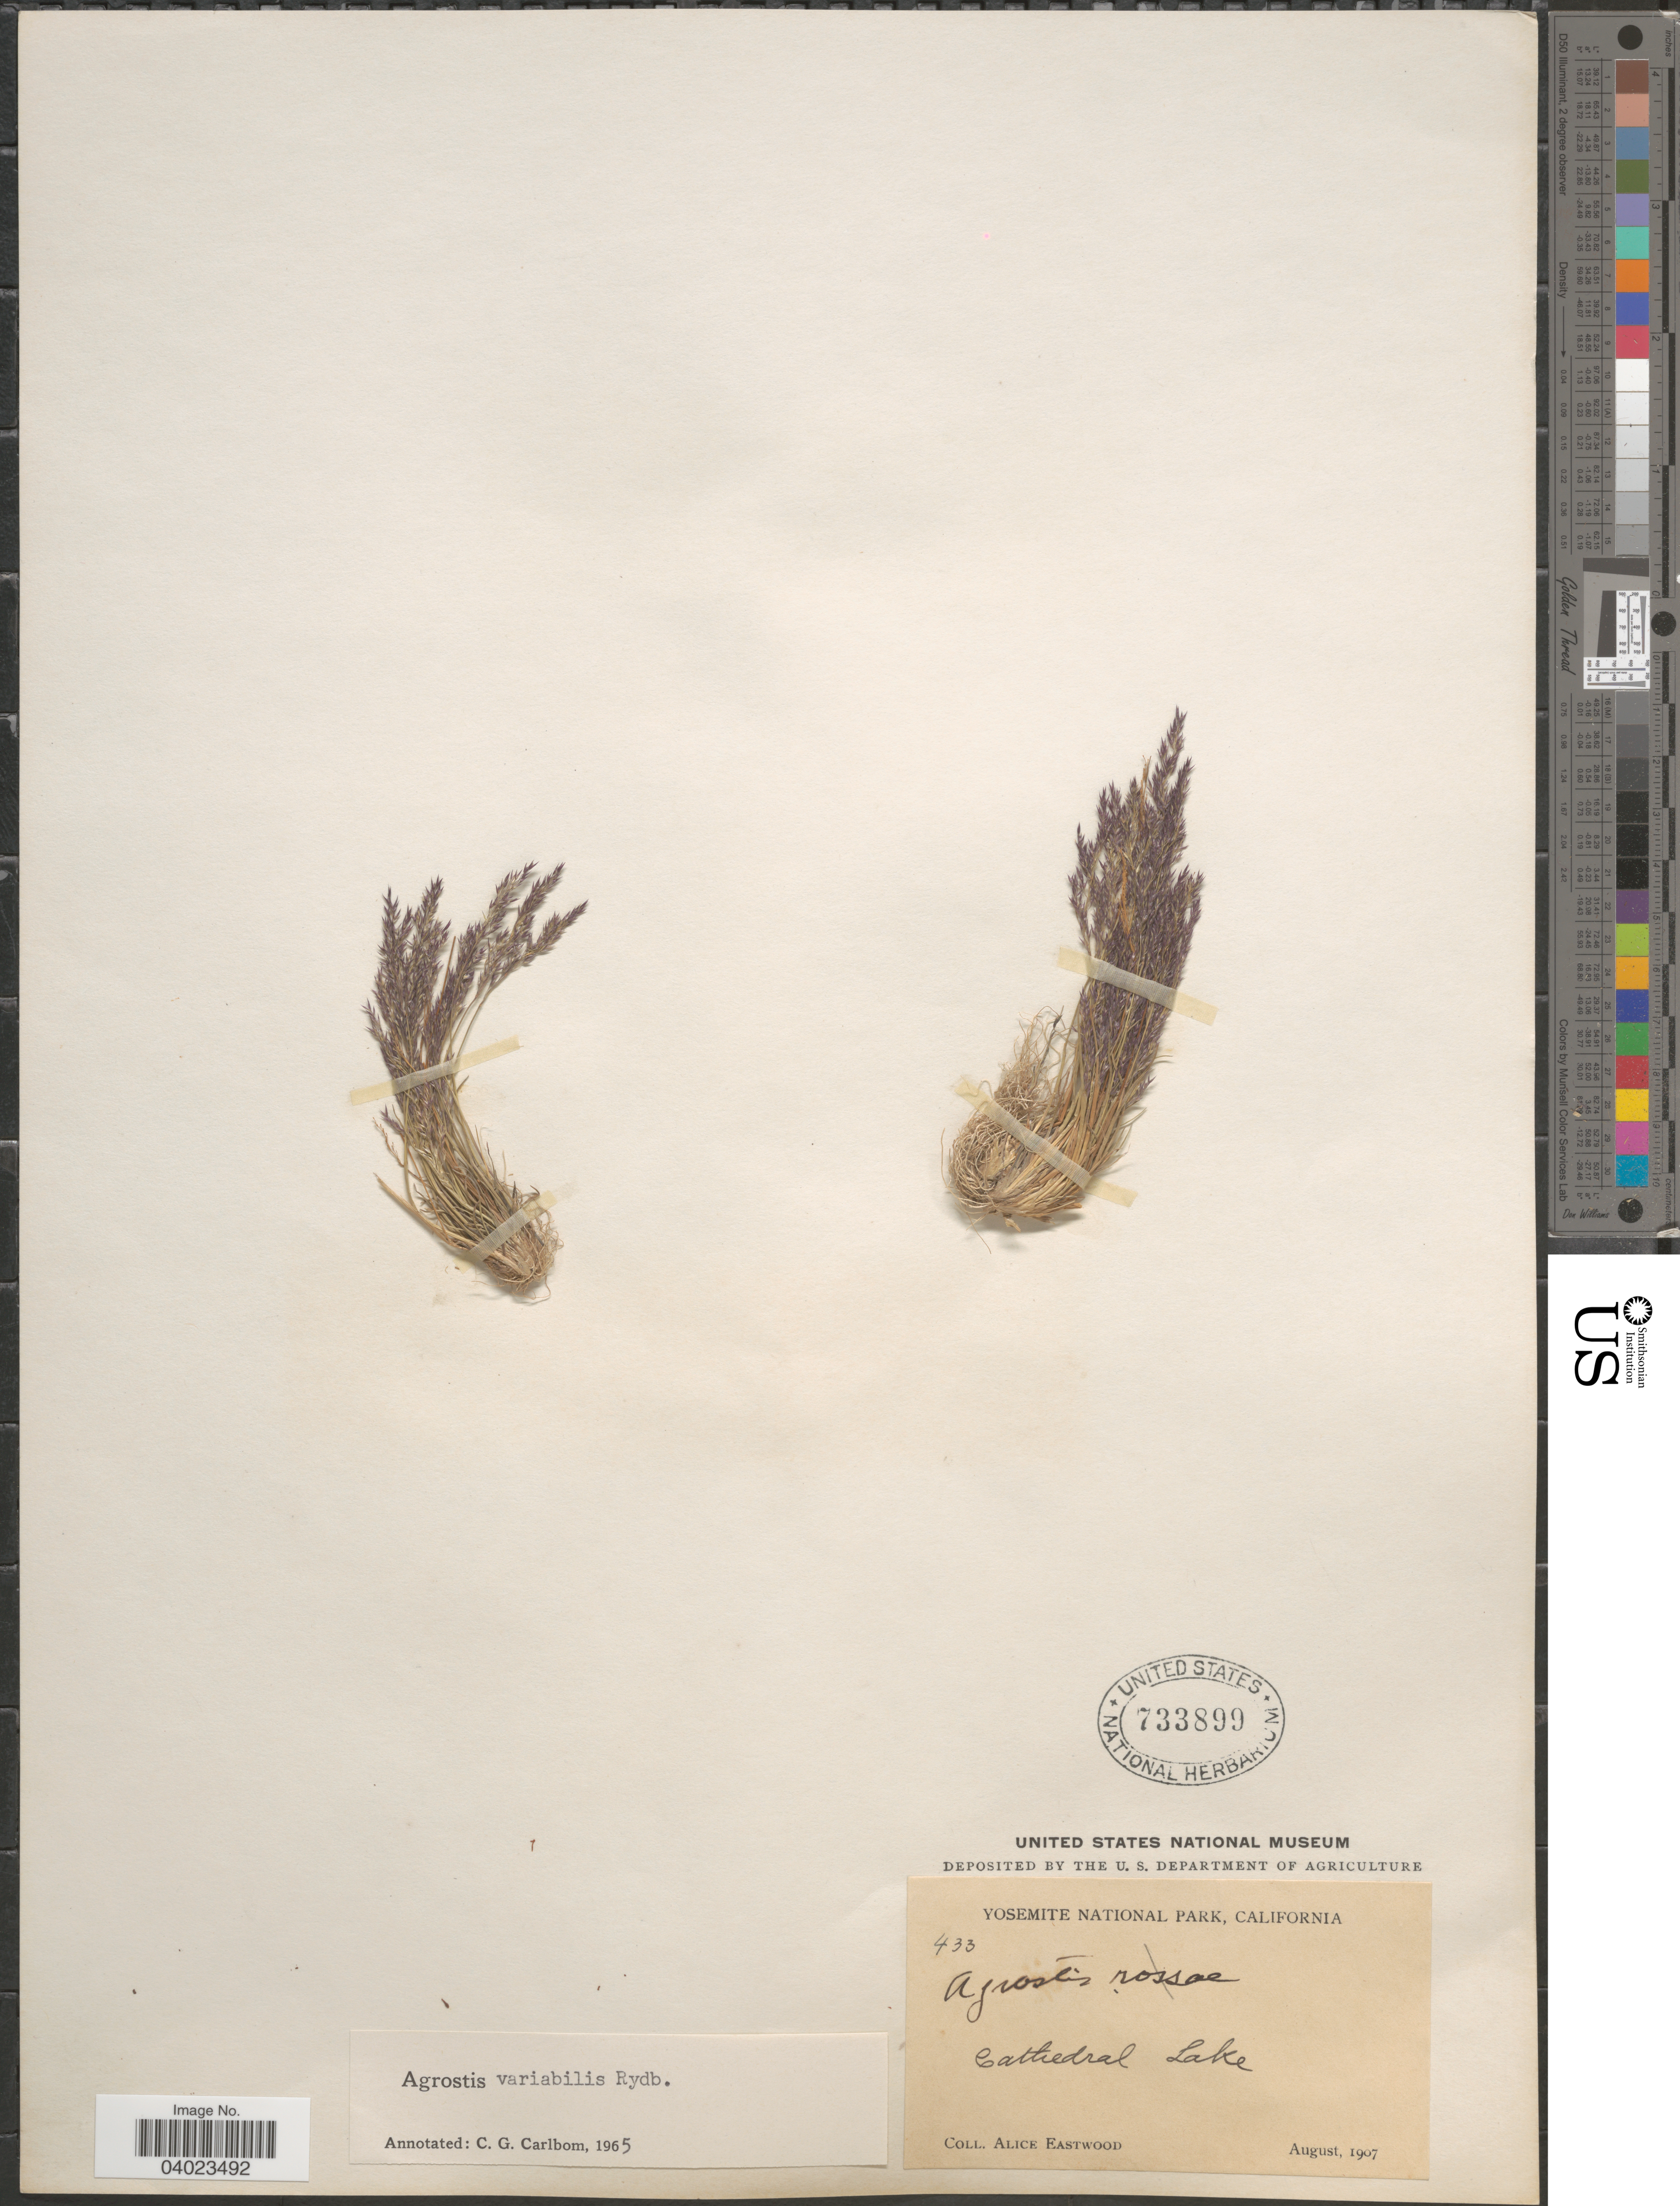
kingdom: Plantae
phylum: Tracheophyta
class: Liliopsida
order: Poales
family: Poaceae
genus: Agrostis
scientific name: Agrostis variabilis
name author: Rydb.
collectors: A. Eastwood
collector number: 433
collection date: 1907-08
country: United States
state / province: California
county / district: Mariposa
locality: Yosemite National Park. Cathedral Lake.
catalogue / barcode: US 733899